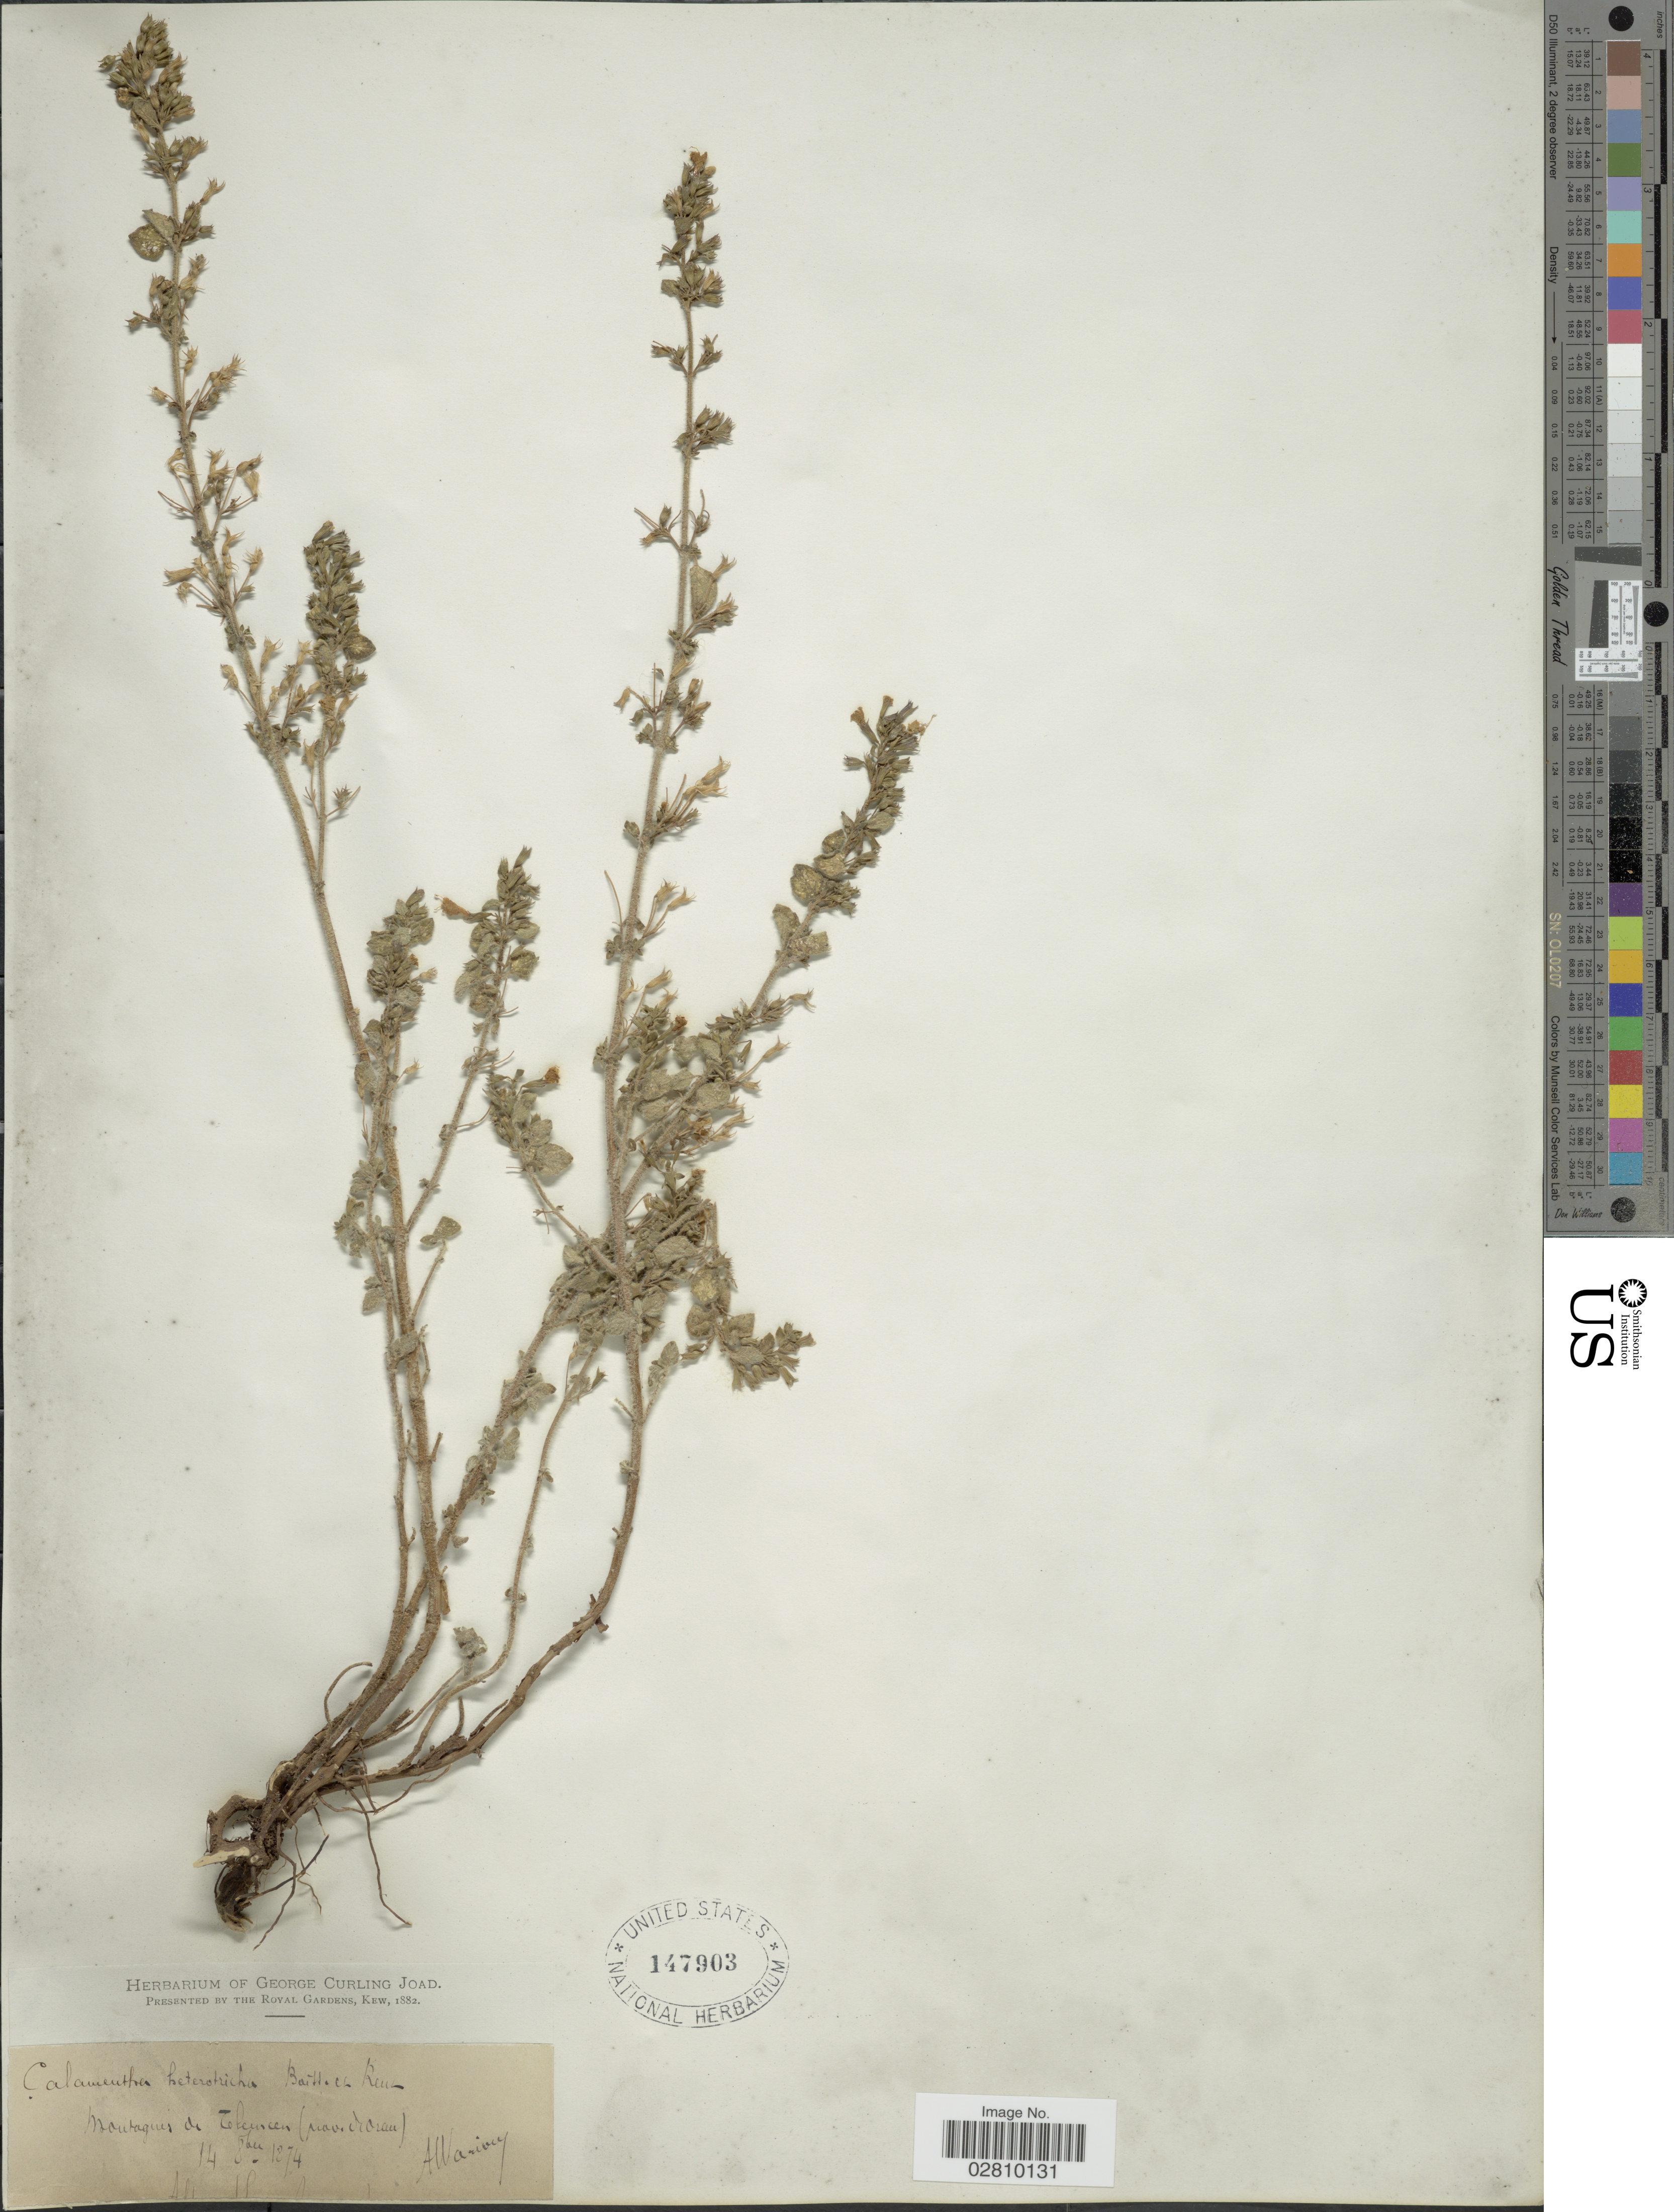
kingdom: Plantae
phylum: Tracheophyta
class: Magnoliopsida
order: Lamiales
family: Lamiaceae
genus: Calamintha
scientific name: Calamintha heterotricha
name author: Boiss. & Reut.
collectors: A. Warion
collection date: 1874-10-14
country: Algeria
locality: Montagnes de Tlemcen (prov. de Oran).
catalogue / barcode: US 147903